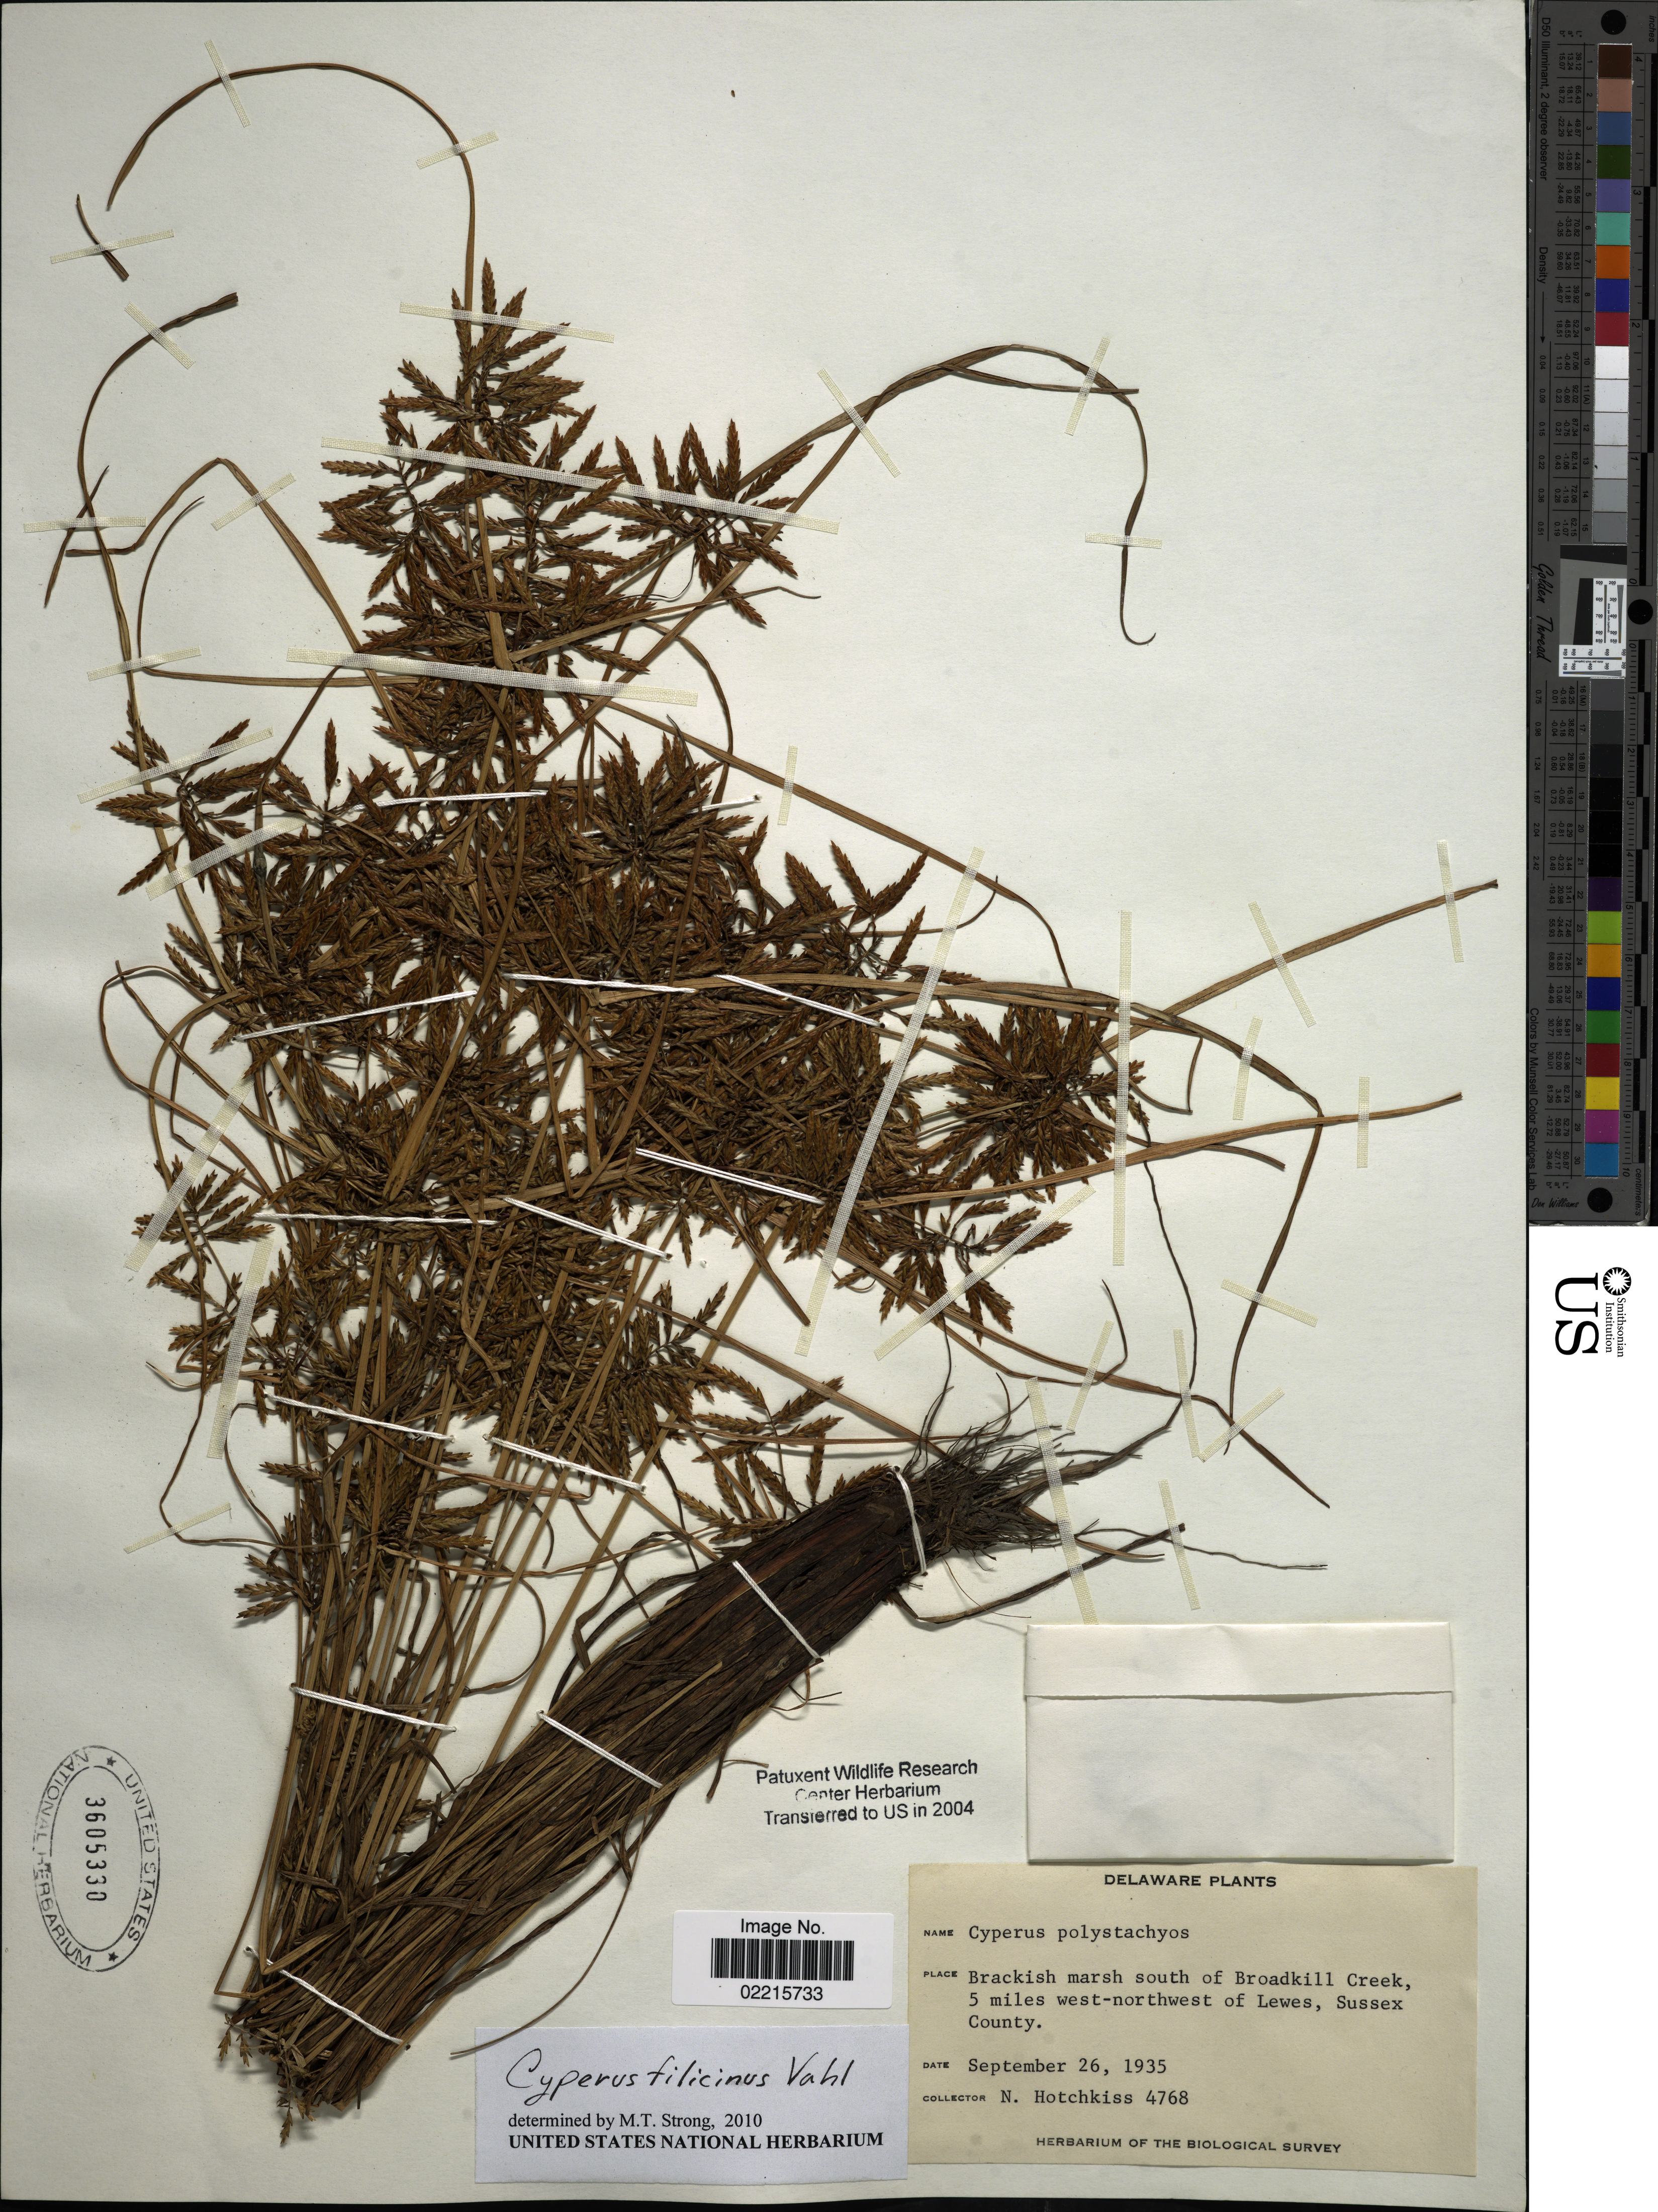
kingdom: Plantae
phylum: Tracheophyta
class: Liliopsida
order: Poales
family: Cyperaceae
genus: Cyperus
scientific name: Cyperus filicinus Vahl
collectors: N. Hotchkiss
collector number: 4768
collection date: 1935-09-26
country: United States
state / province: Delaware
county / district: Sussex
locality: South of Broadkill Creek, 5 miles west-northwest of Lewis, Sussex County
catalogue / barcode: US 3605330